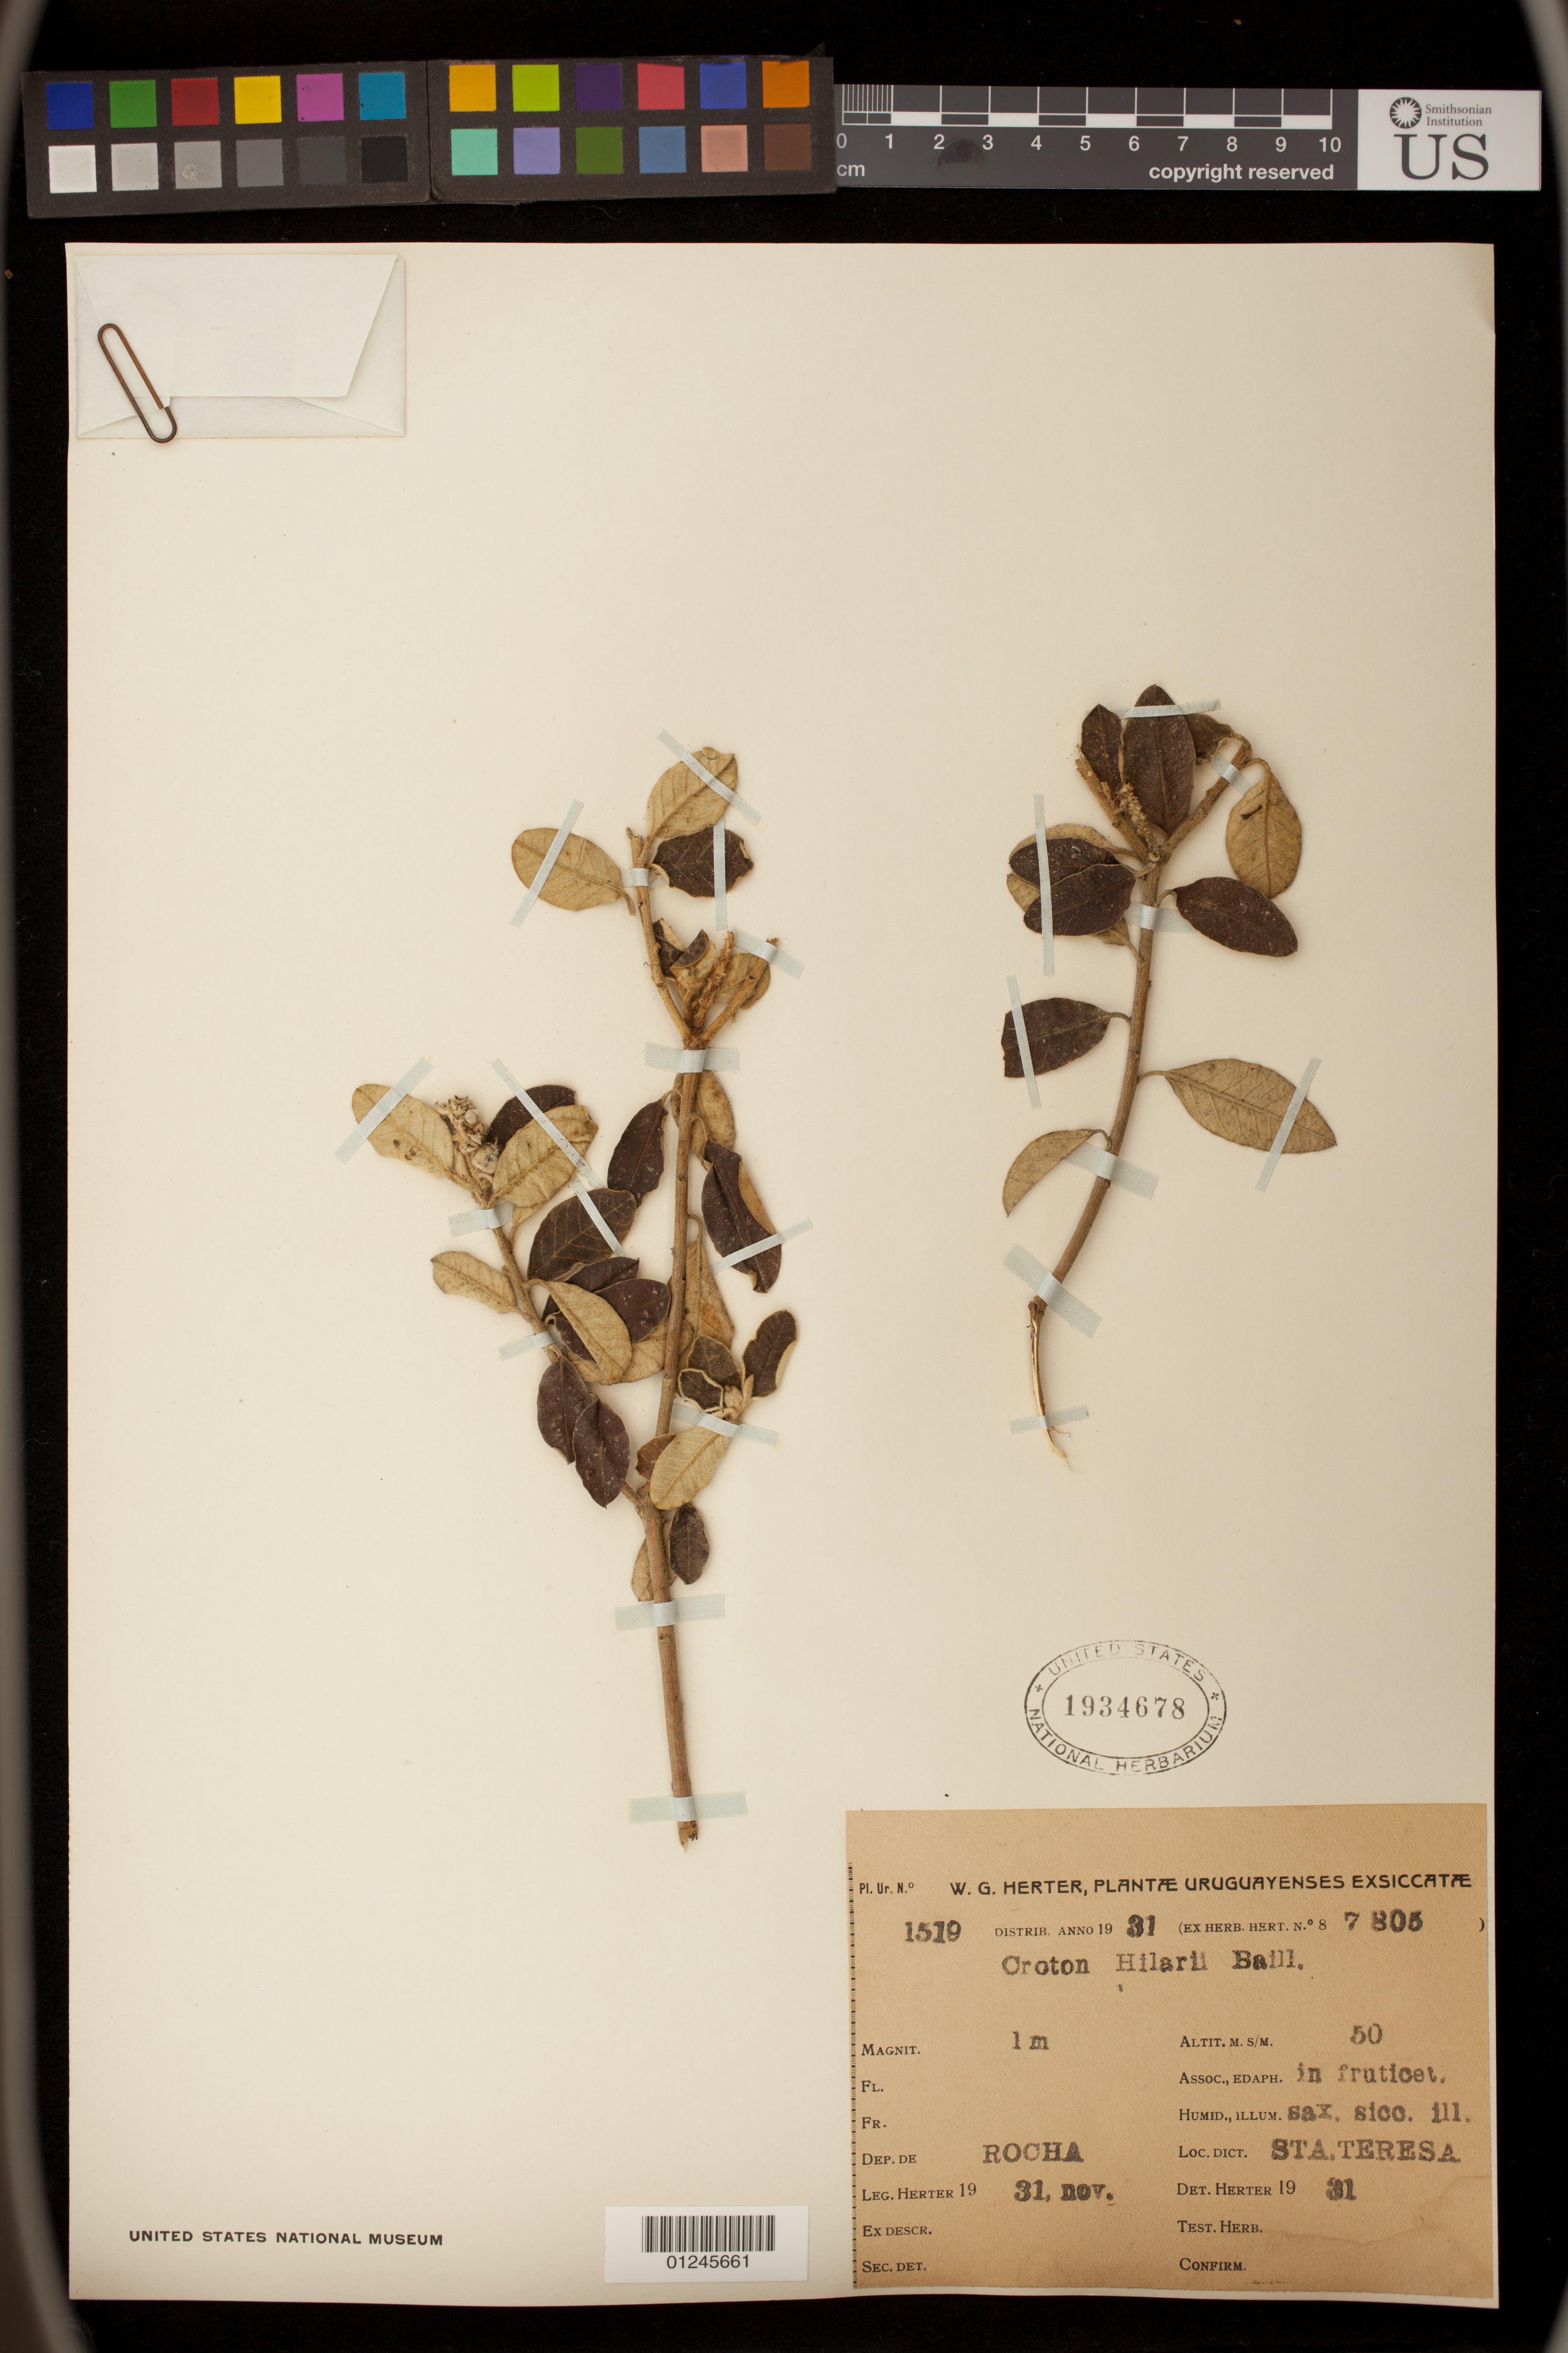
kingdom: Plantae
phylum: Tracheophyta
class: Magnoliopsida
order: Malpighiales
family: Euphorbiaceae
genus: Croton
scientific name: Croton hilarii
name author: Baill.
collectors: W. G. Herter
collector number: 1519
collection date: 1931-11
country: Uruguay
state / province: Rocha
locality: Sta. Teresa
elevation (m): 50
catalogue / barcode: US 1934678